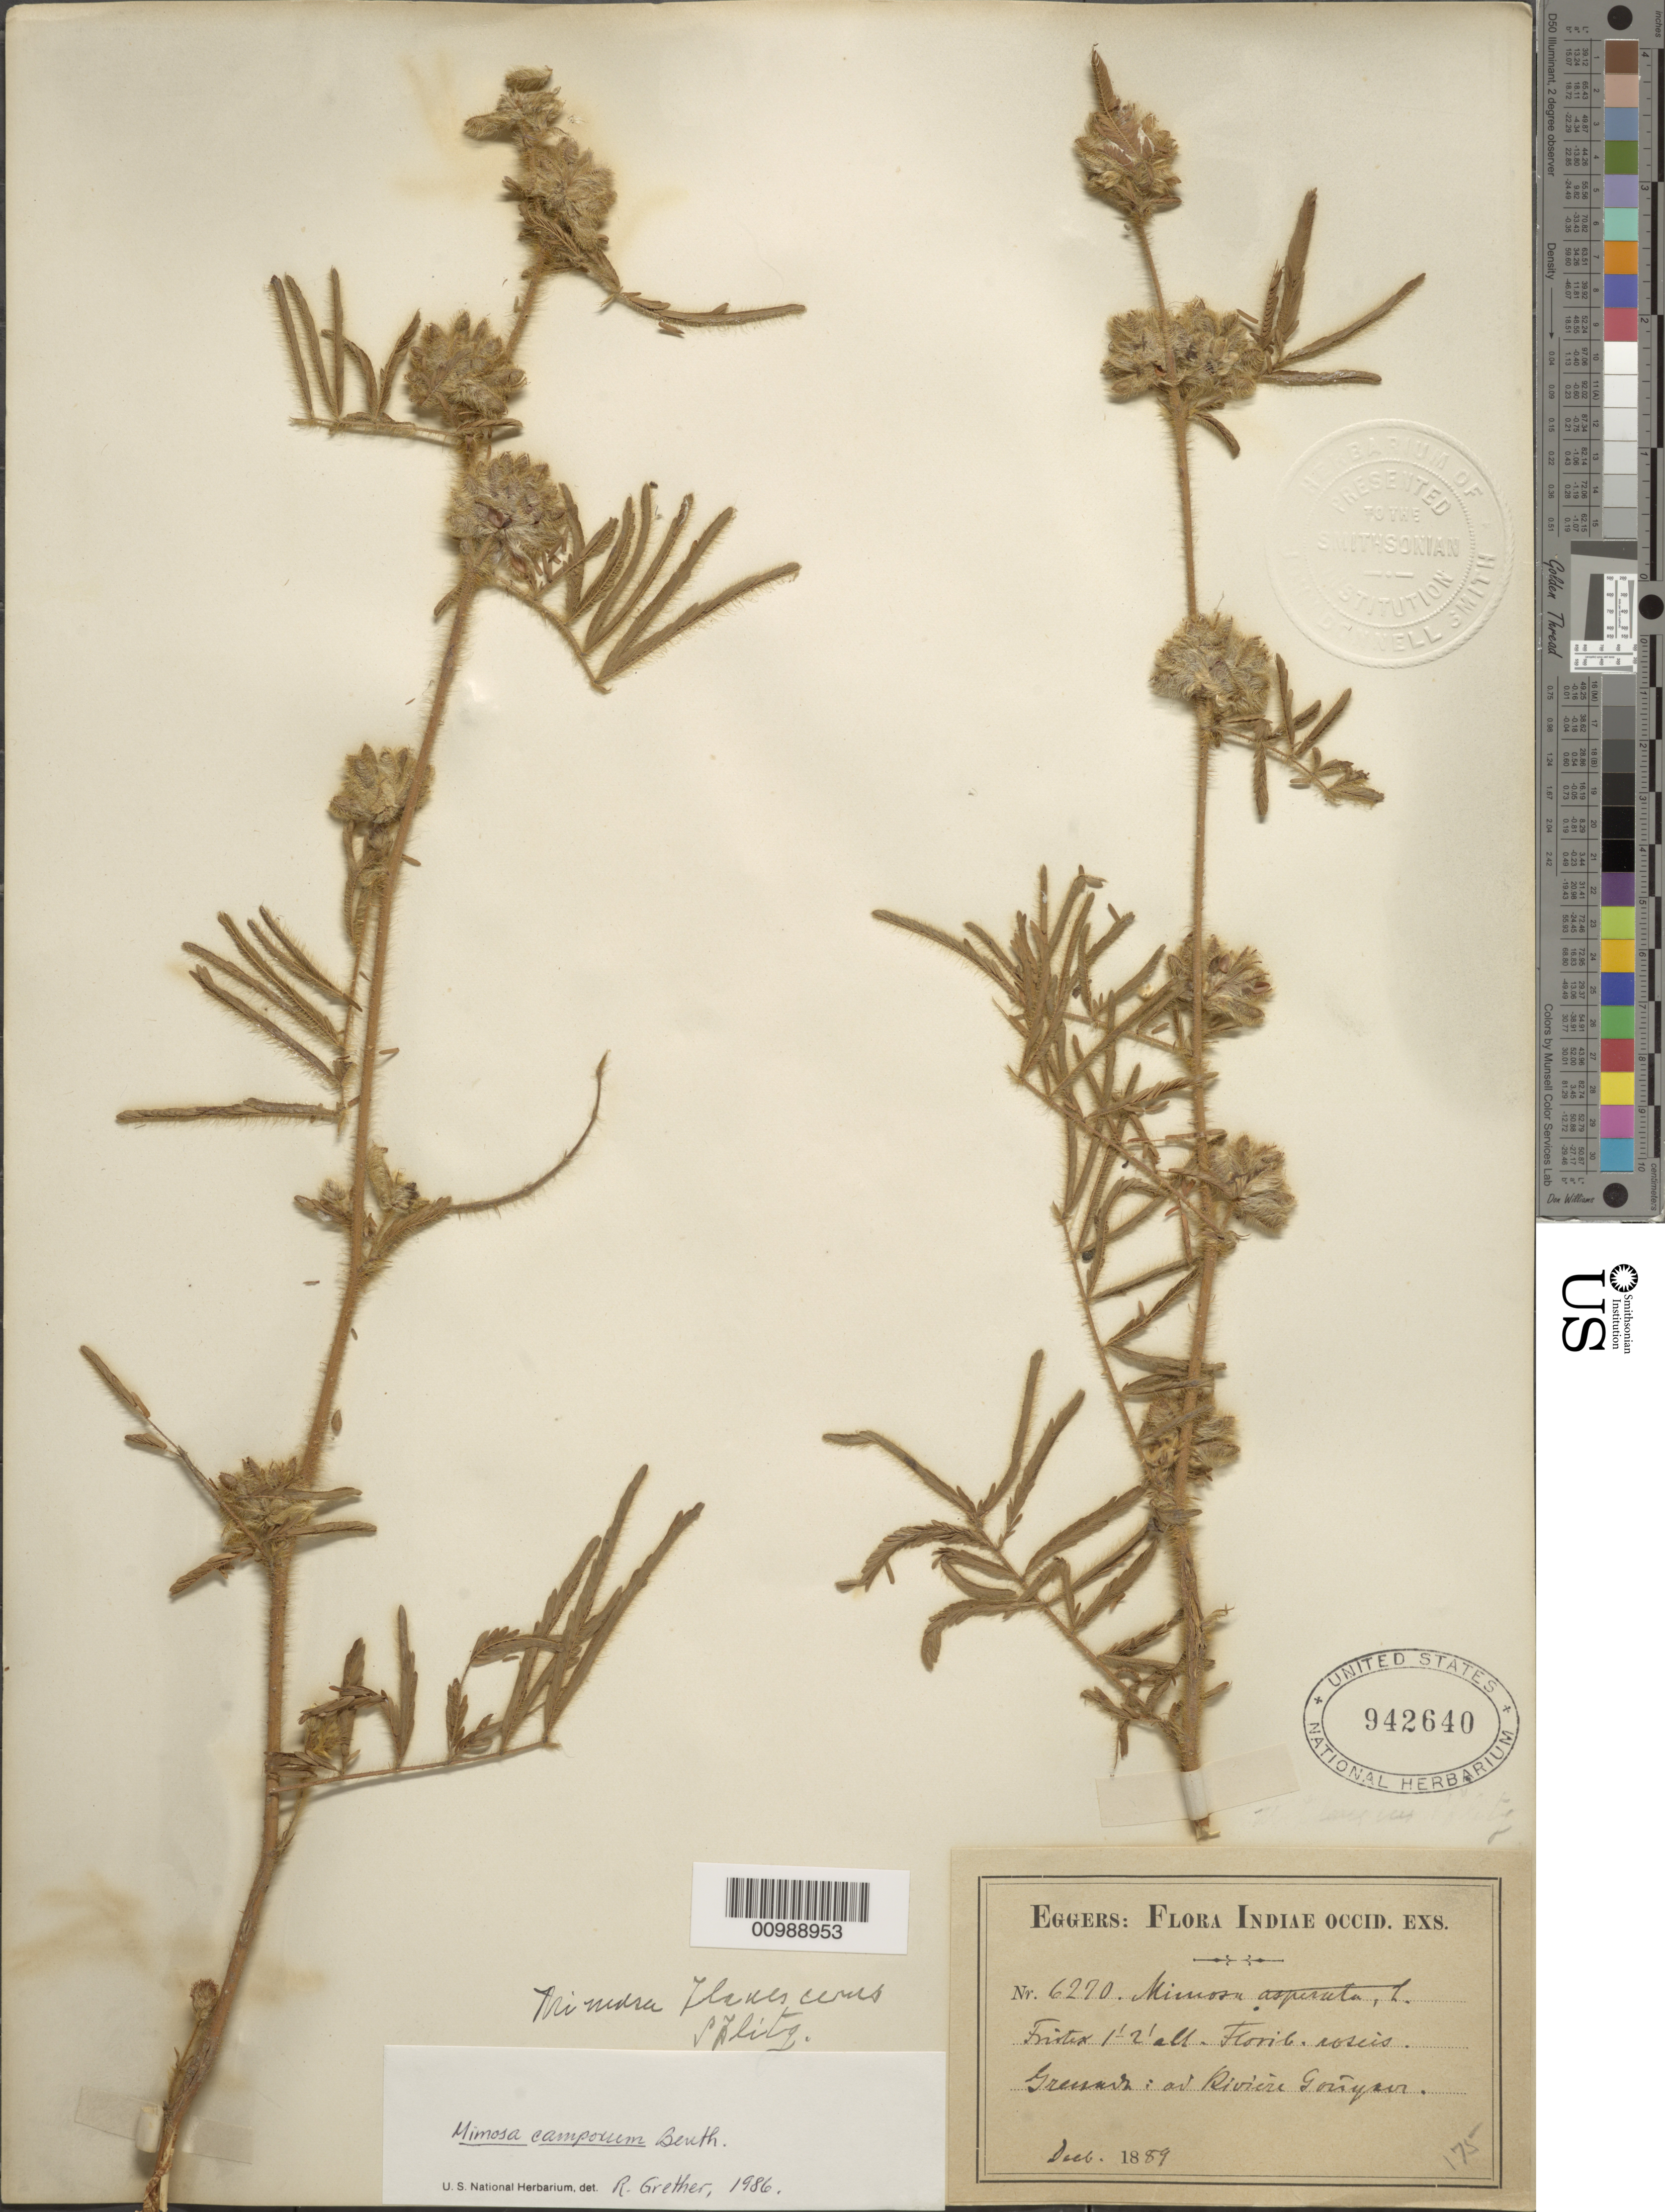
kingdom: Plantae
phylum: Tracheophyta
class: Magnoliopsida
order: Fabales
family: Fabaceae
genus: Mimosa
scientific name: Mimosa camporum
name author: Benth.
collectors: H. F. A. von Eggers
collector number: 6270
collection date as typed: Dec 1889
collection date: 1889-12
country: Grenada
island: Grenada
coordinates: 0 N, 0 E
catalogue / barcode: US 942640